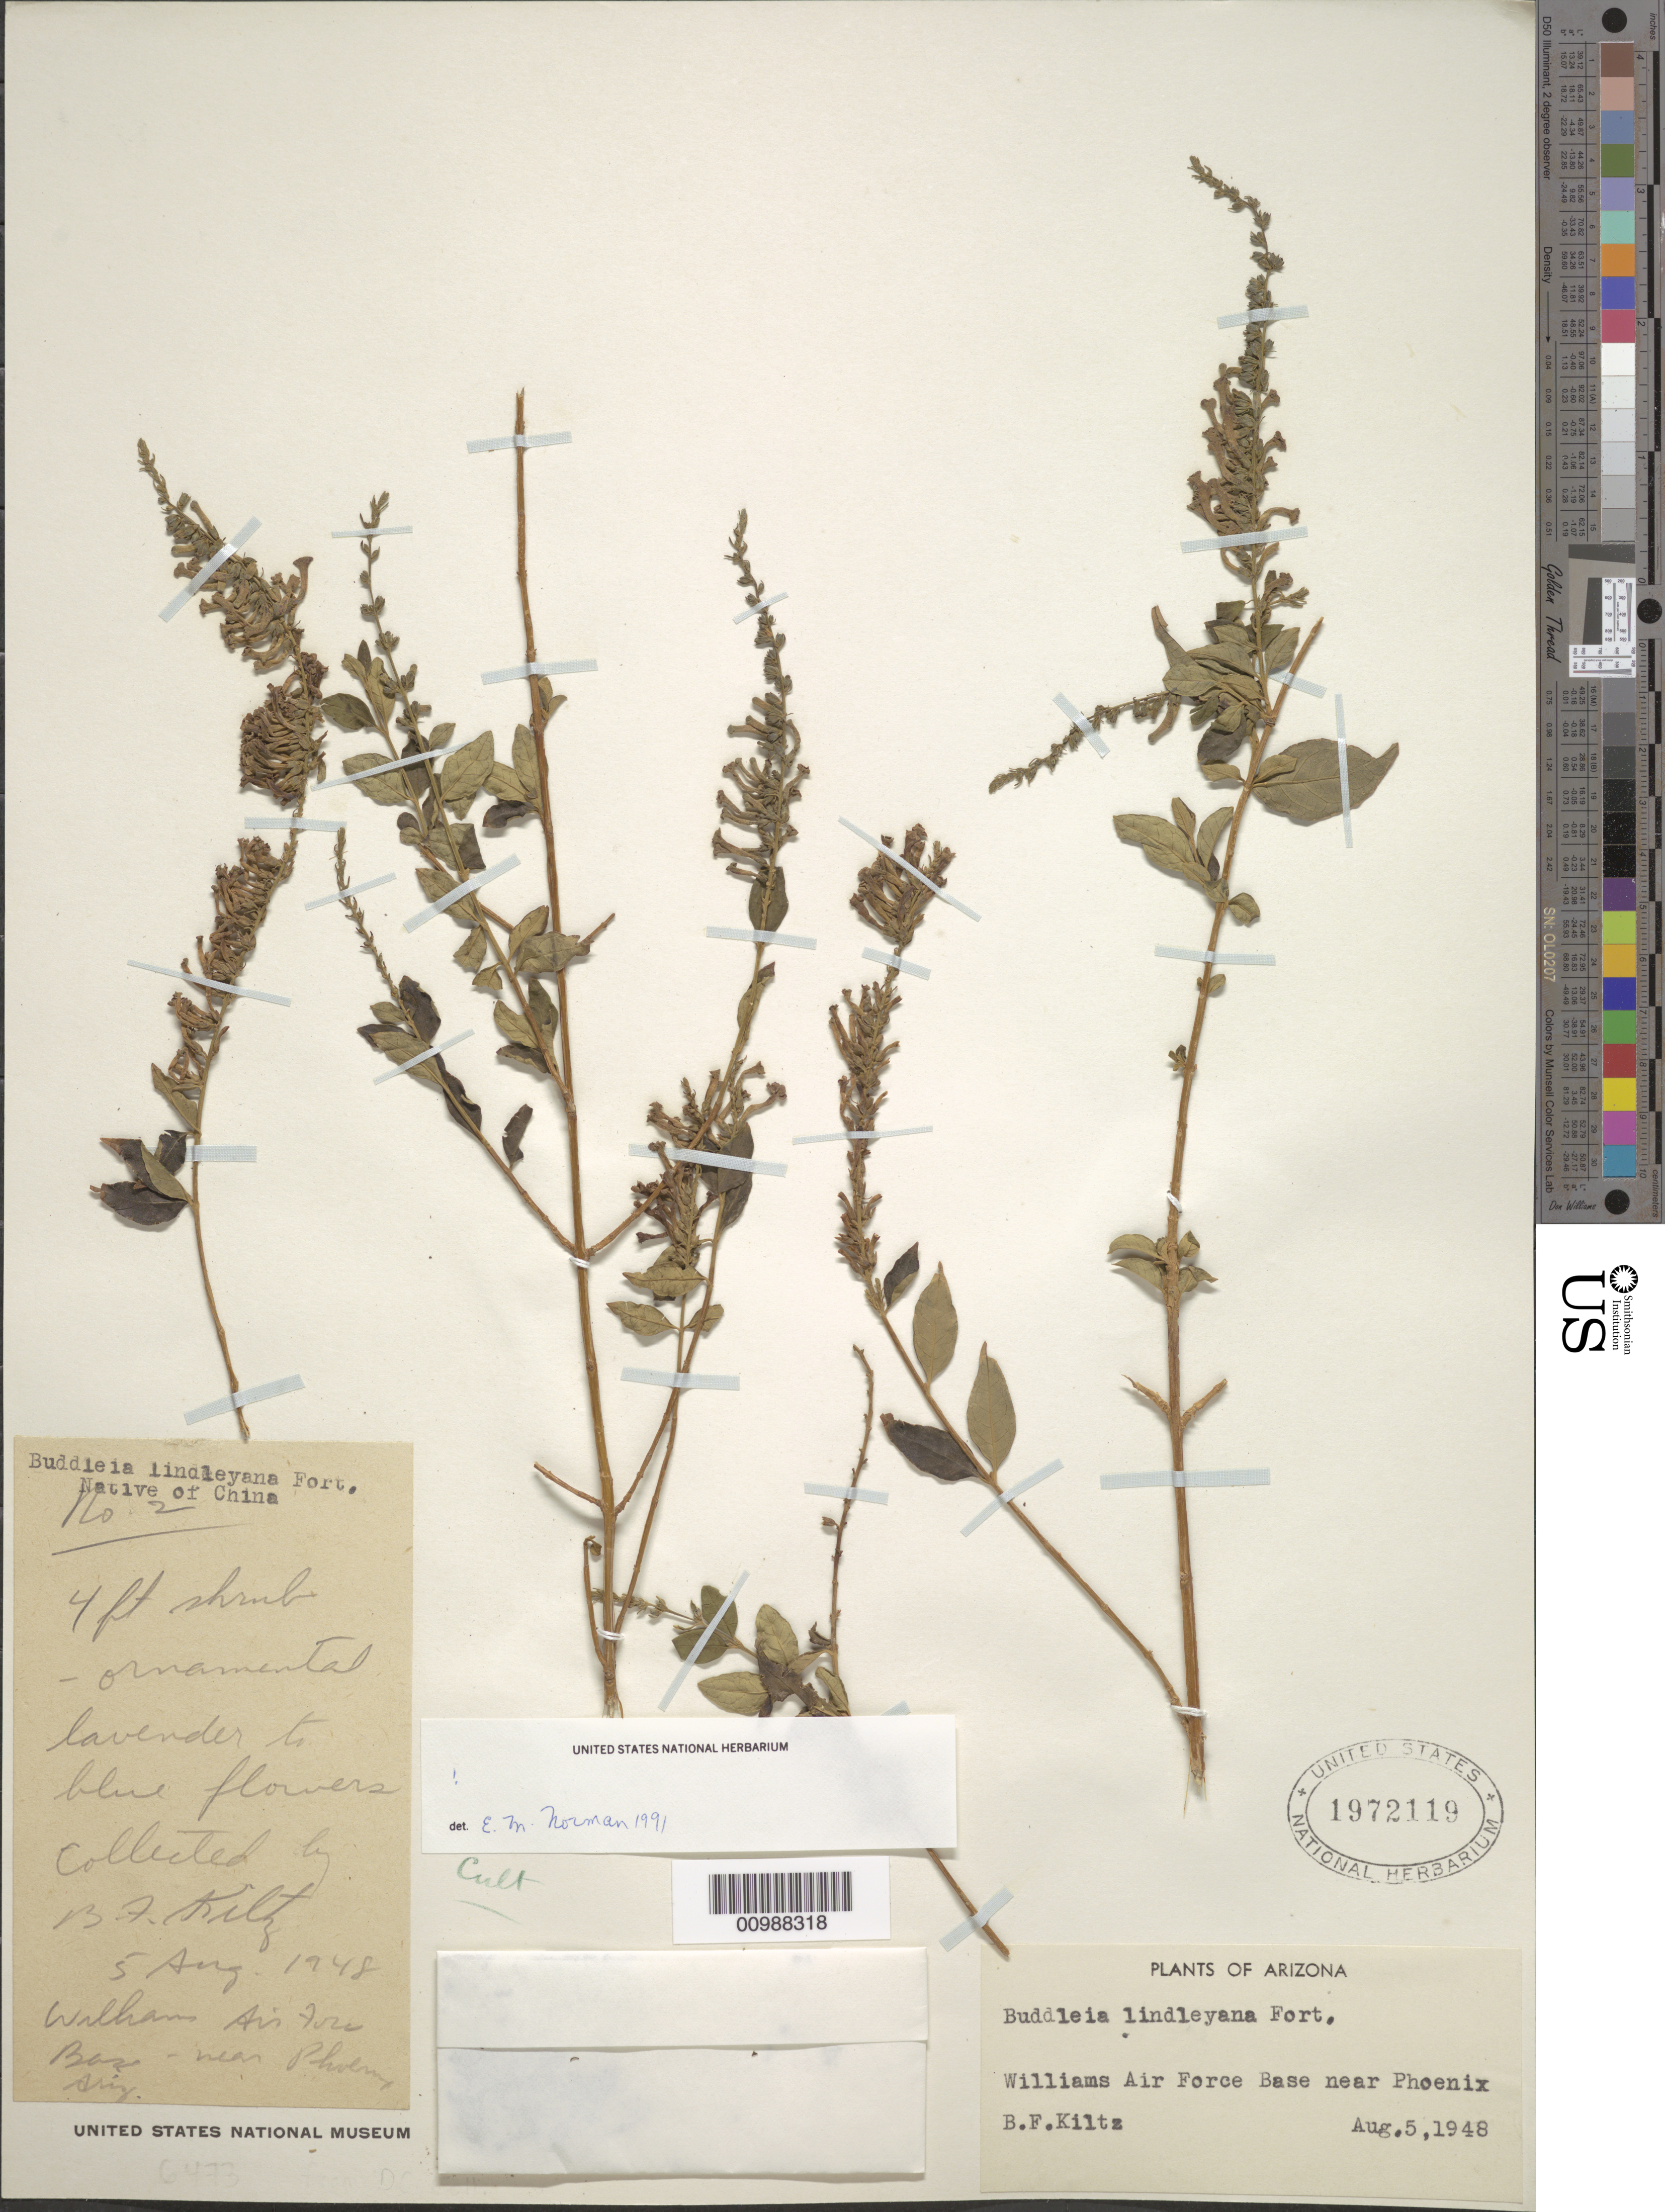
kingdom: Plantae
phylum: Tracheophyta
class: Magnoliopsida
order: Lamiales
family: Scrophulariaceae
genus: Buddleja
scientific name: Buddleja lindleyana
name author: Fortune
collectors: E. P. Killip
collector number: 2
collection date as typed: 04 Aug 1948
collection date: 1948-08-04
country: United States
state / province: Arizona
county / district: Maricopa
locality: Williams Air Force Base near Phoenix.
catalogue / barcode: US 1972119